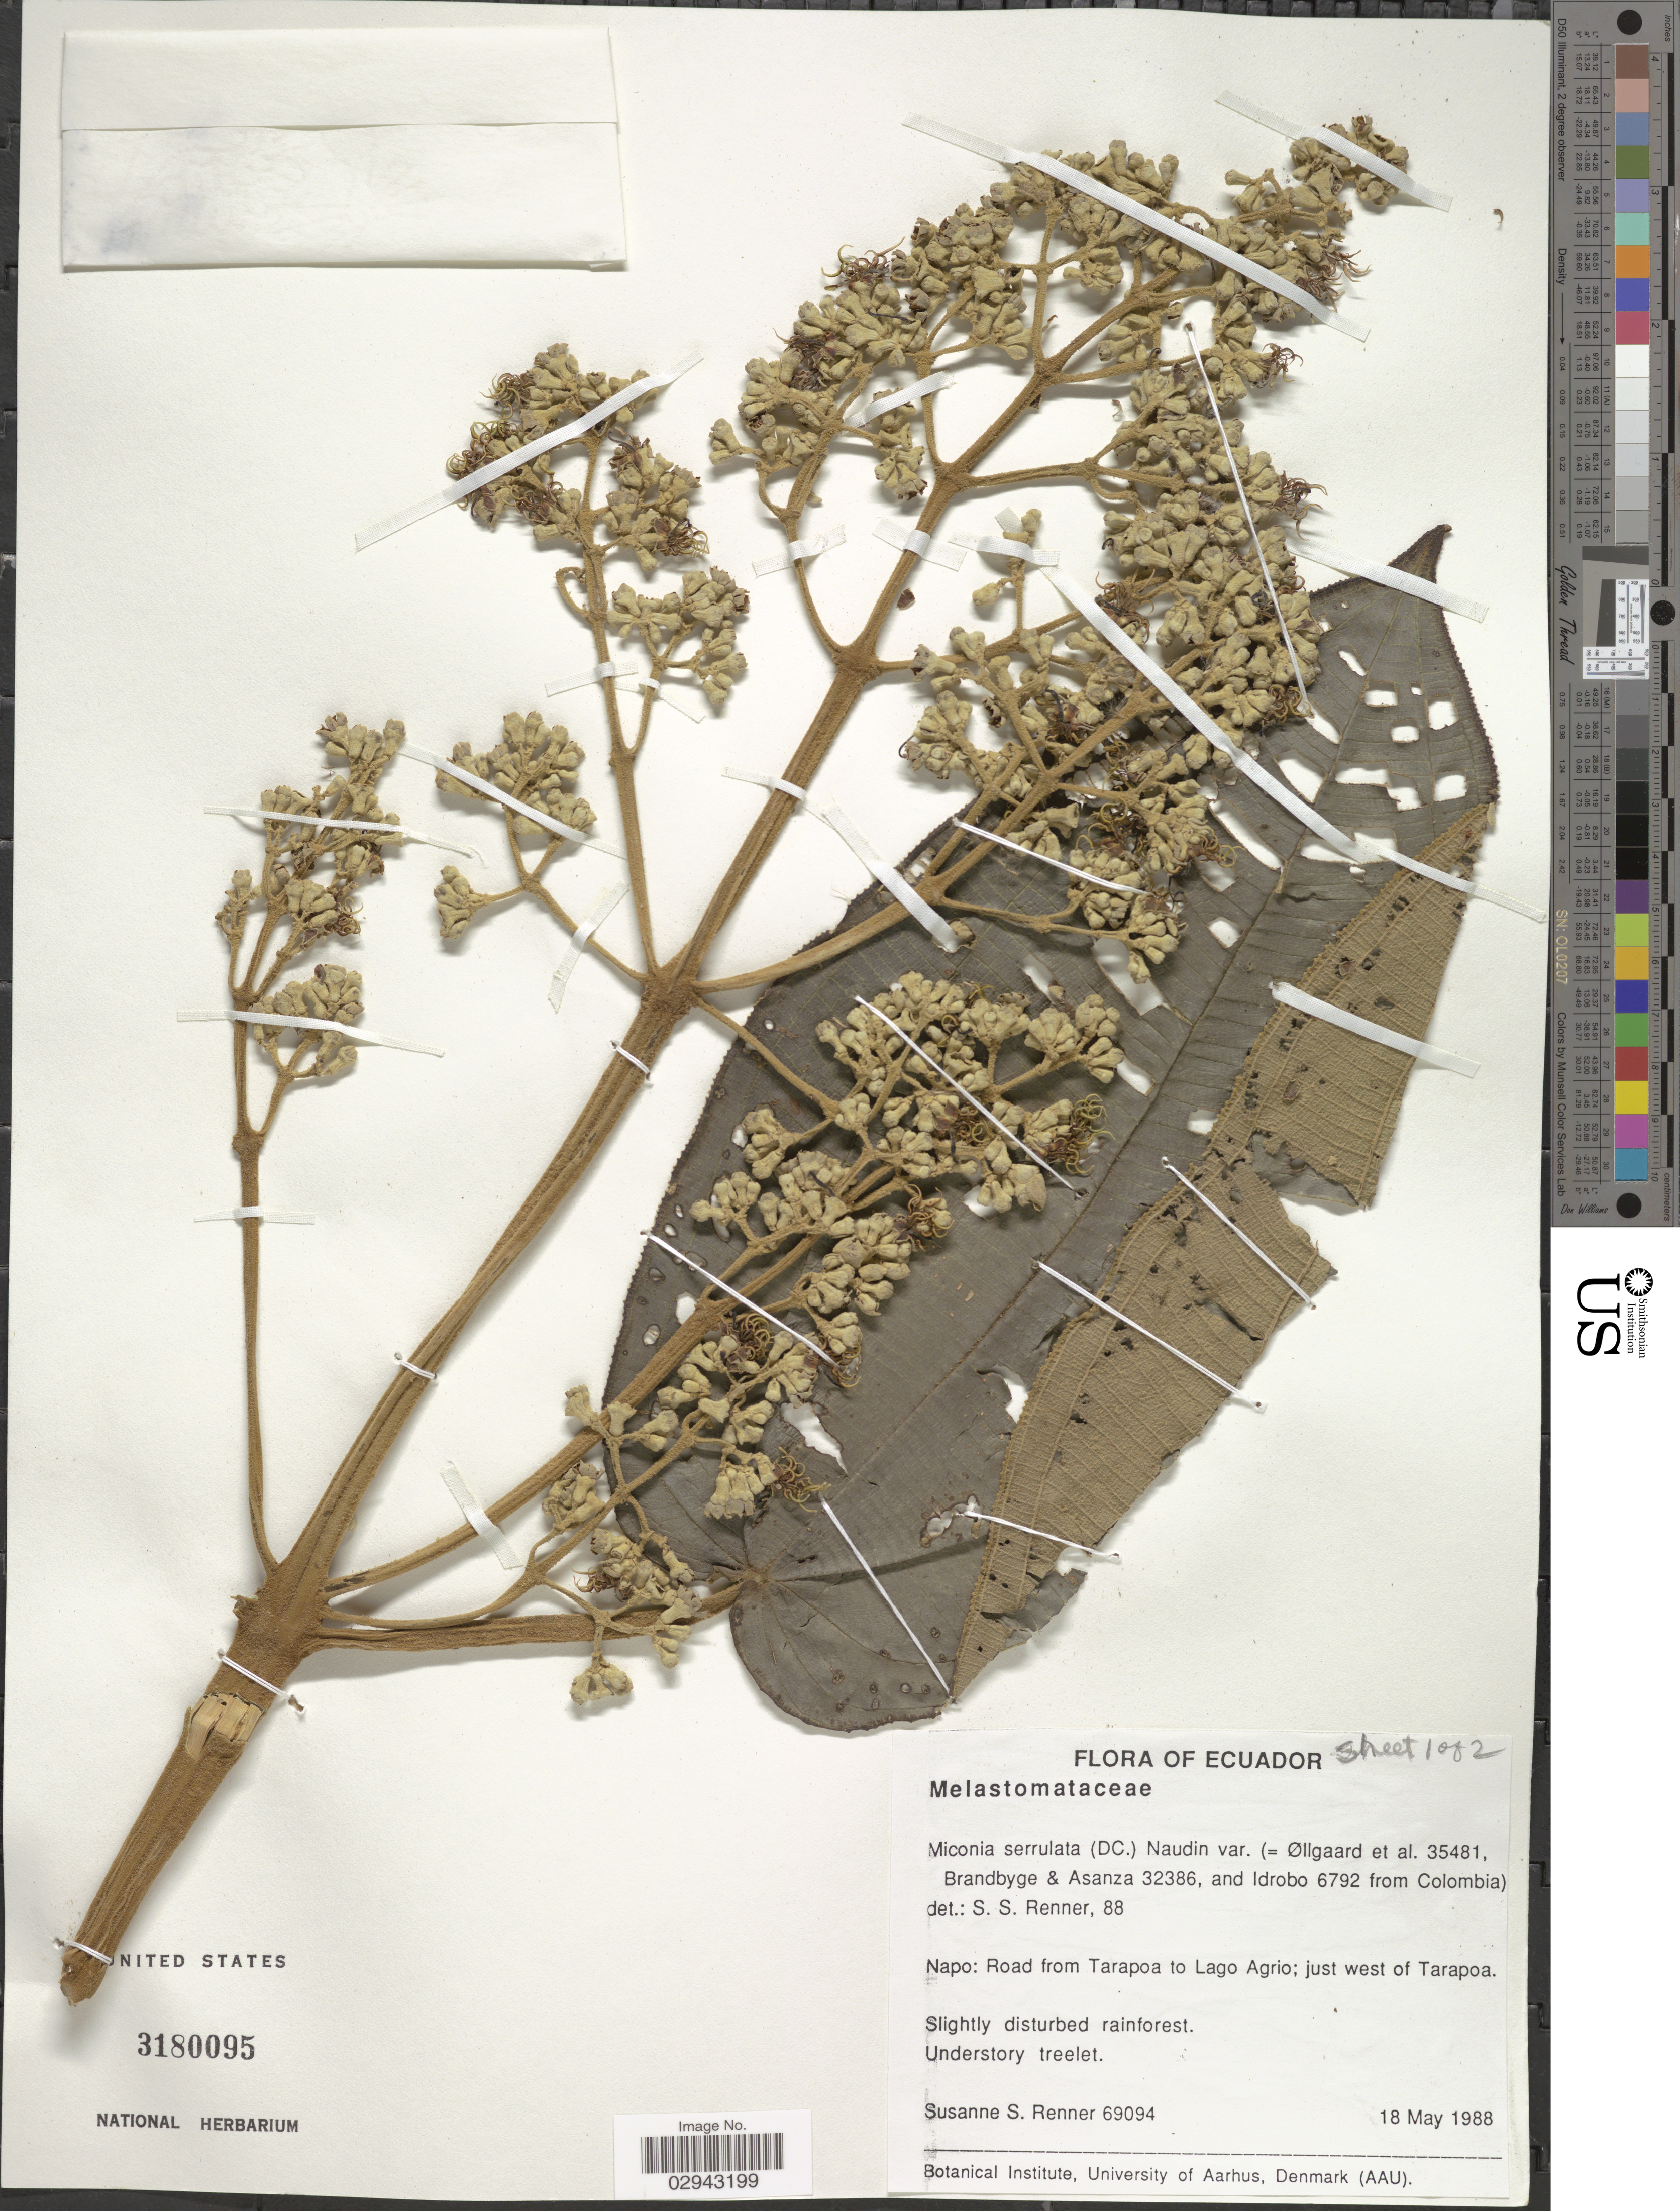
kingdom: Plantae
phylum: Tracheophyta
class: Magnoliopsida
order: Myrtales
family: Melastomataceae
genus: Miconia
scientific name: Miconia serrulata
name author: (DC.) Naudin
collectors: S. S. Renner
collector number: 69094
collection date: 1988-05-18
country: Ecuador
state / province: Napo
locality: Road from Tarapoa to Lago Agrio; just west of Tarapoa.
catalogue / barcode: US 3180095